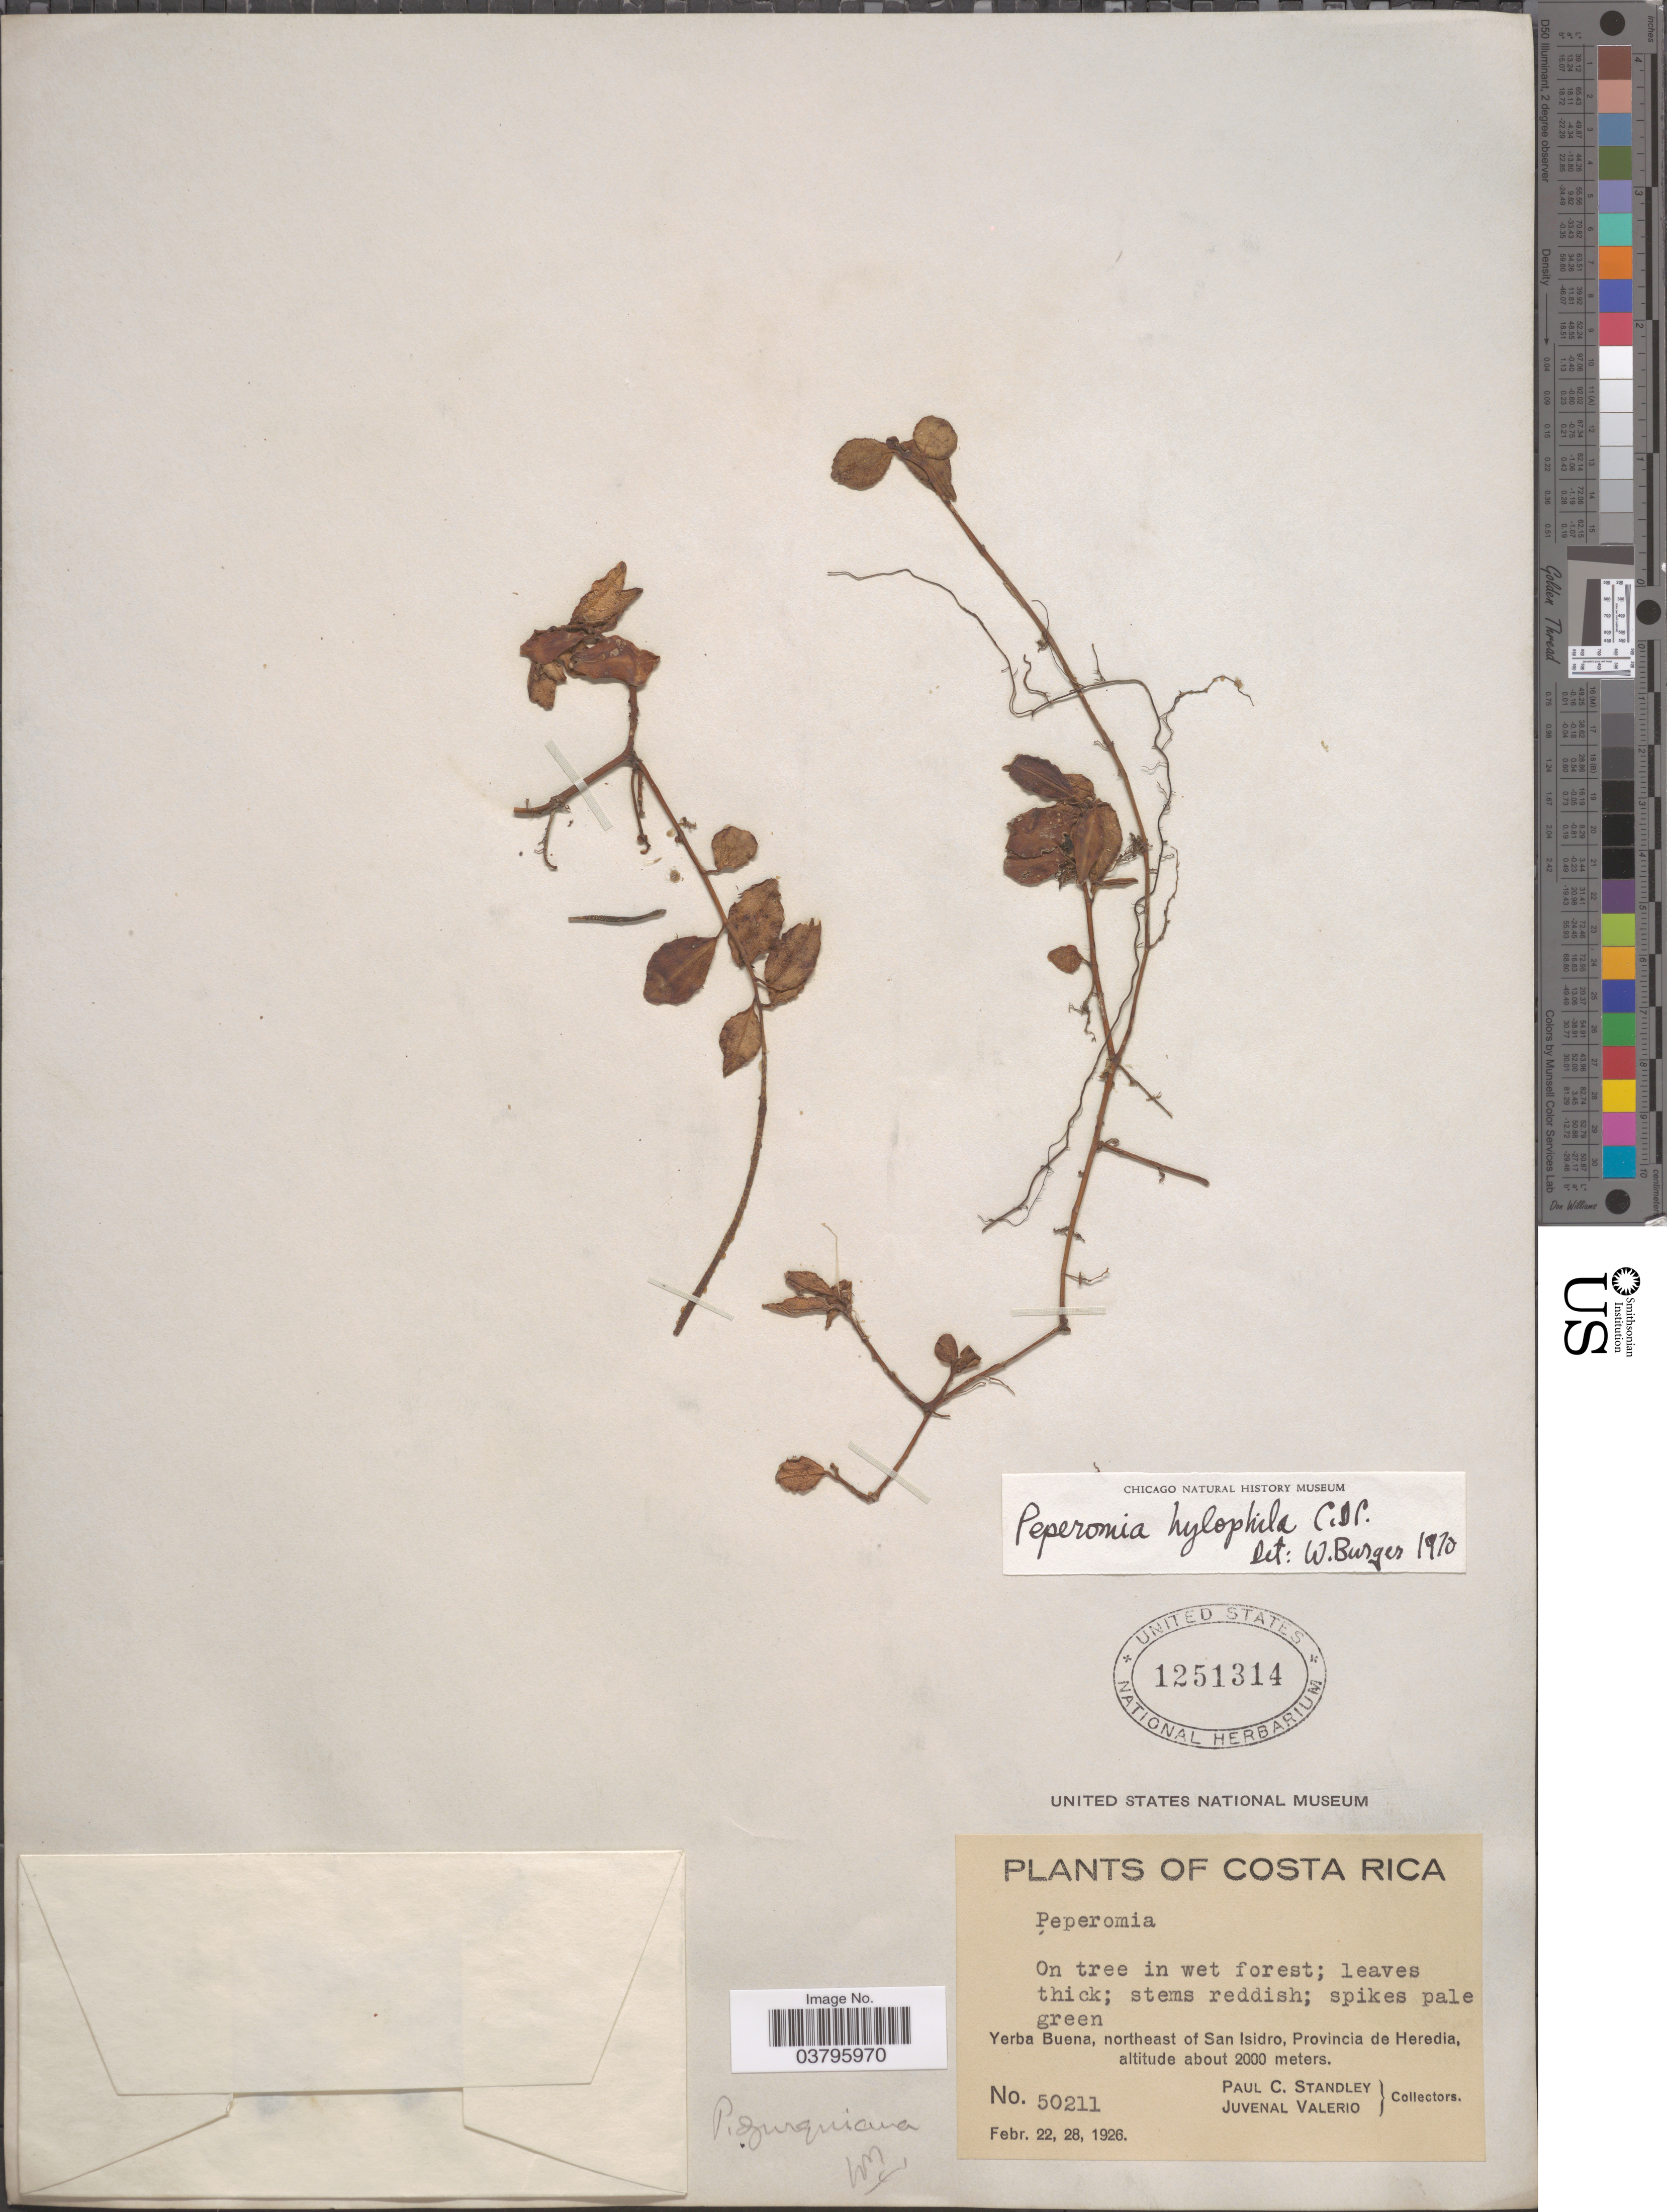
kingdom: Plantae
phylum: Tracheophyta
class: Magnoliopsida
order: Piperales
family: Piperaceae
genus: Peperomia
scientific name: Peperomia hylophila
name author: C. DC. in Pittier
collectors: P. C. Standley & J. Valerio R.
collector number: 50211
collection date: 1926-02-22/1926-02-28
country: Costa Rica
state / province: Heredia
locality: Yerba Buena, northeast of San Isidro.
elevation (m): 2000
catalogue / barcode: US 1251314